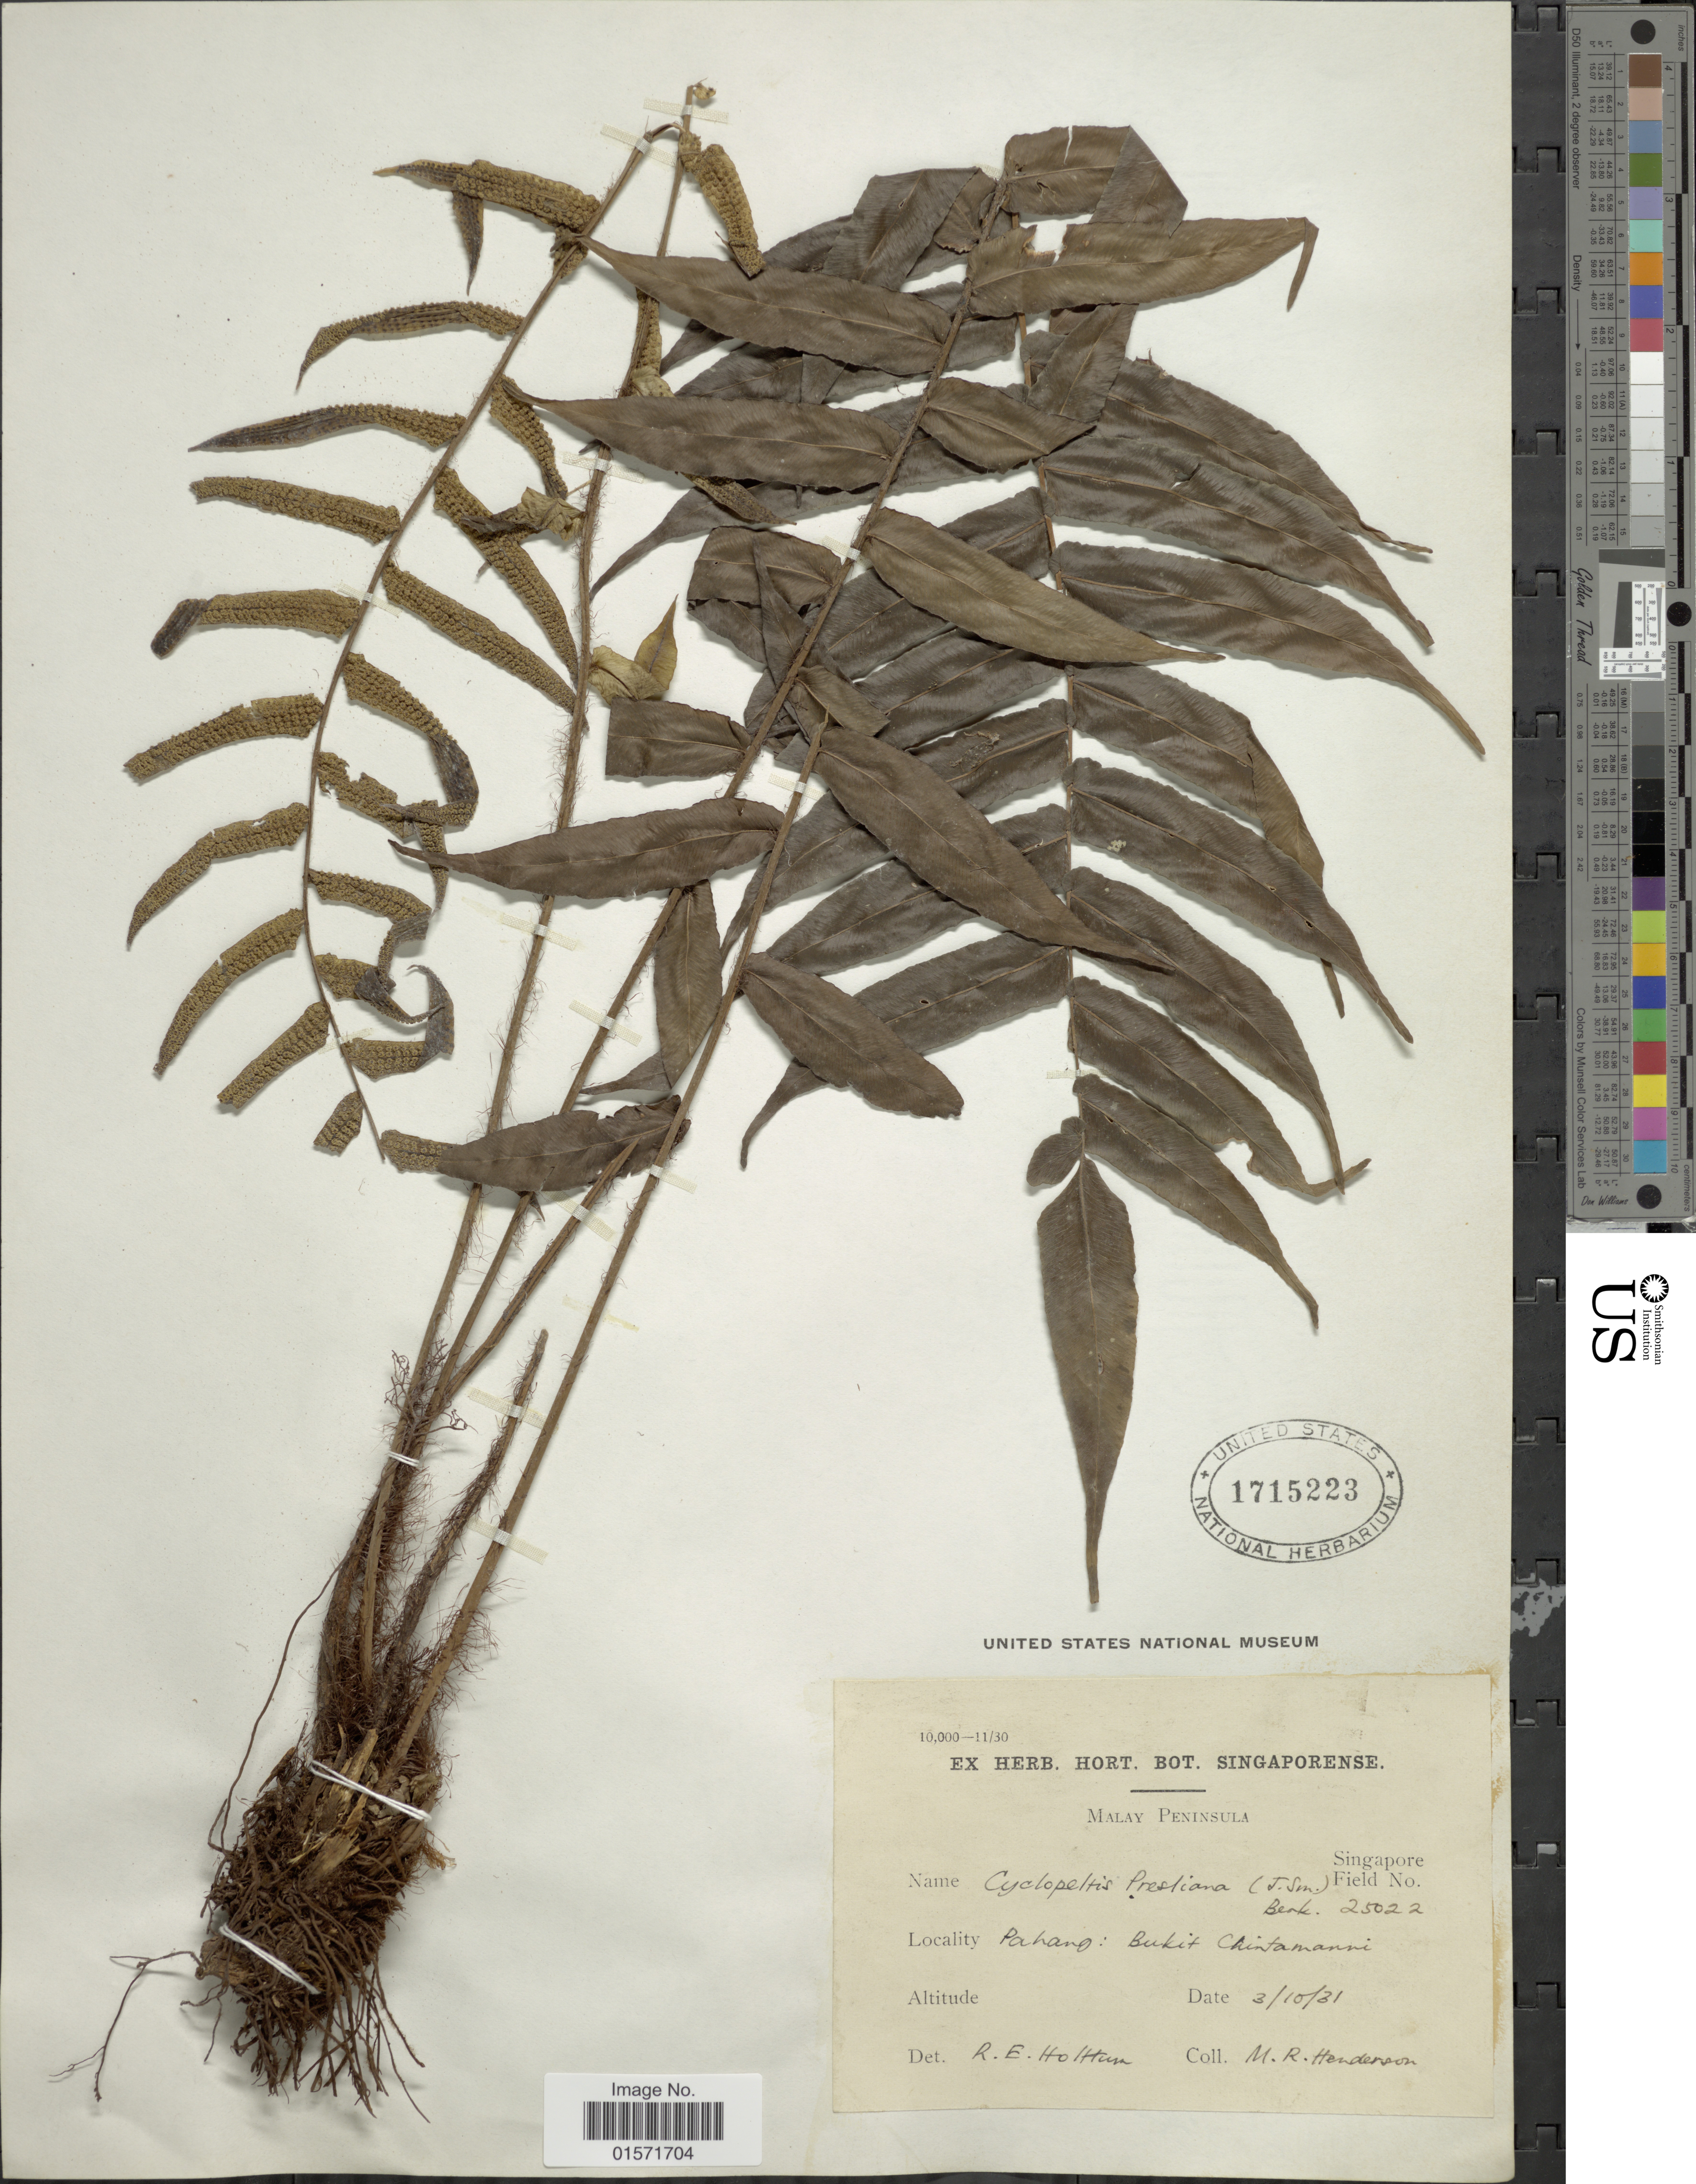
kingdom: Plantae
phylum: Tracheophyta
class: Polypodiopsida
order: Polypodiales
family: Lomariopsidaceae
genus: Cyclopeltis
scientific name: Cyclopeltis crenata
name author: (Fée) C. Chr.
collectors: M. Henderson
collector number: Singapore Field 25022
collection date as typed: Transcribed d/m/y: 3/10/31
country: Malaysia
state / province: Pahang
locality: Malay Peninsula, Pahang: Bukit Chintamanni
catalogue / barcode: US 1715223